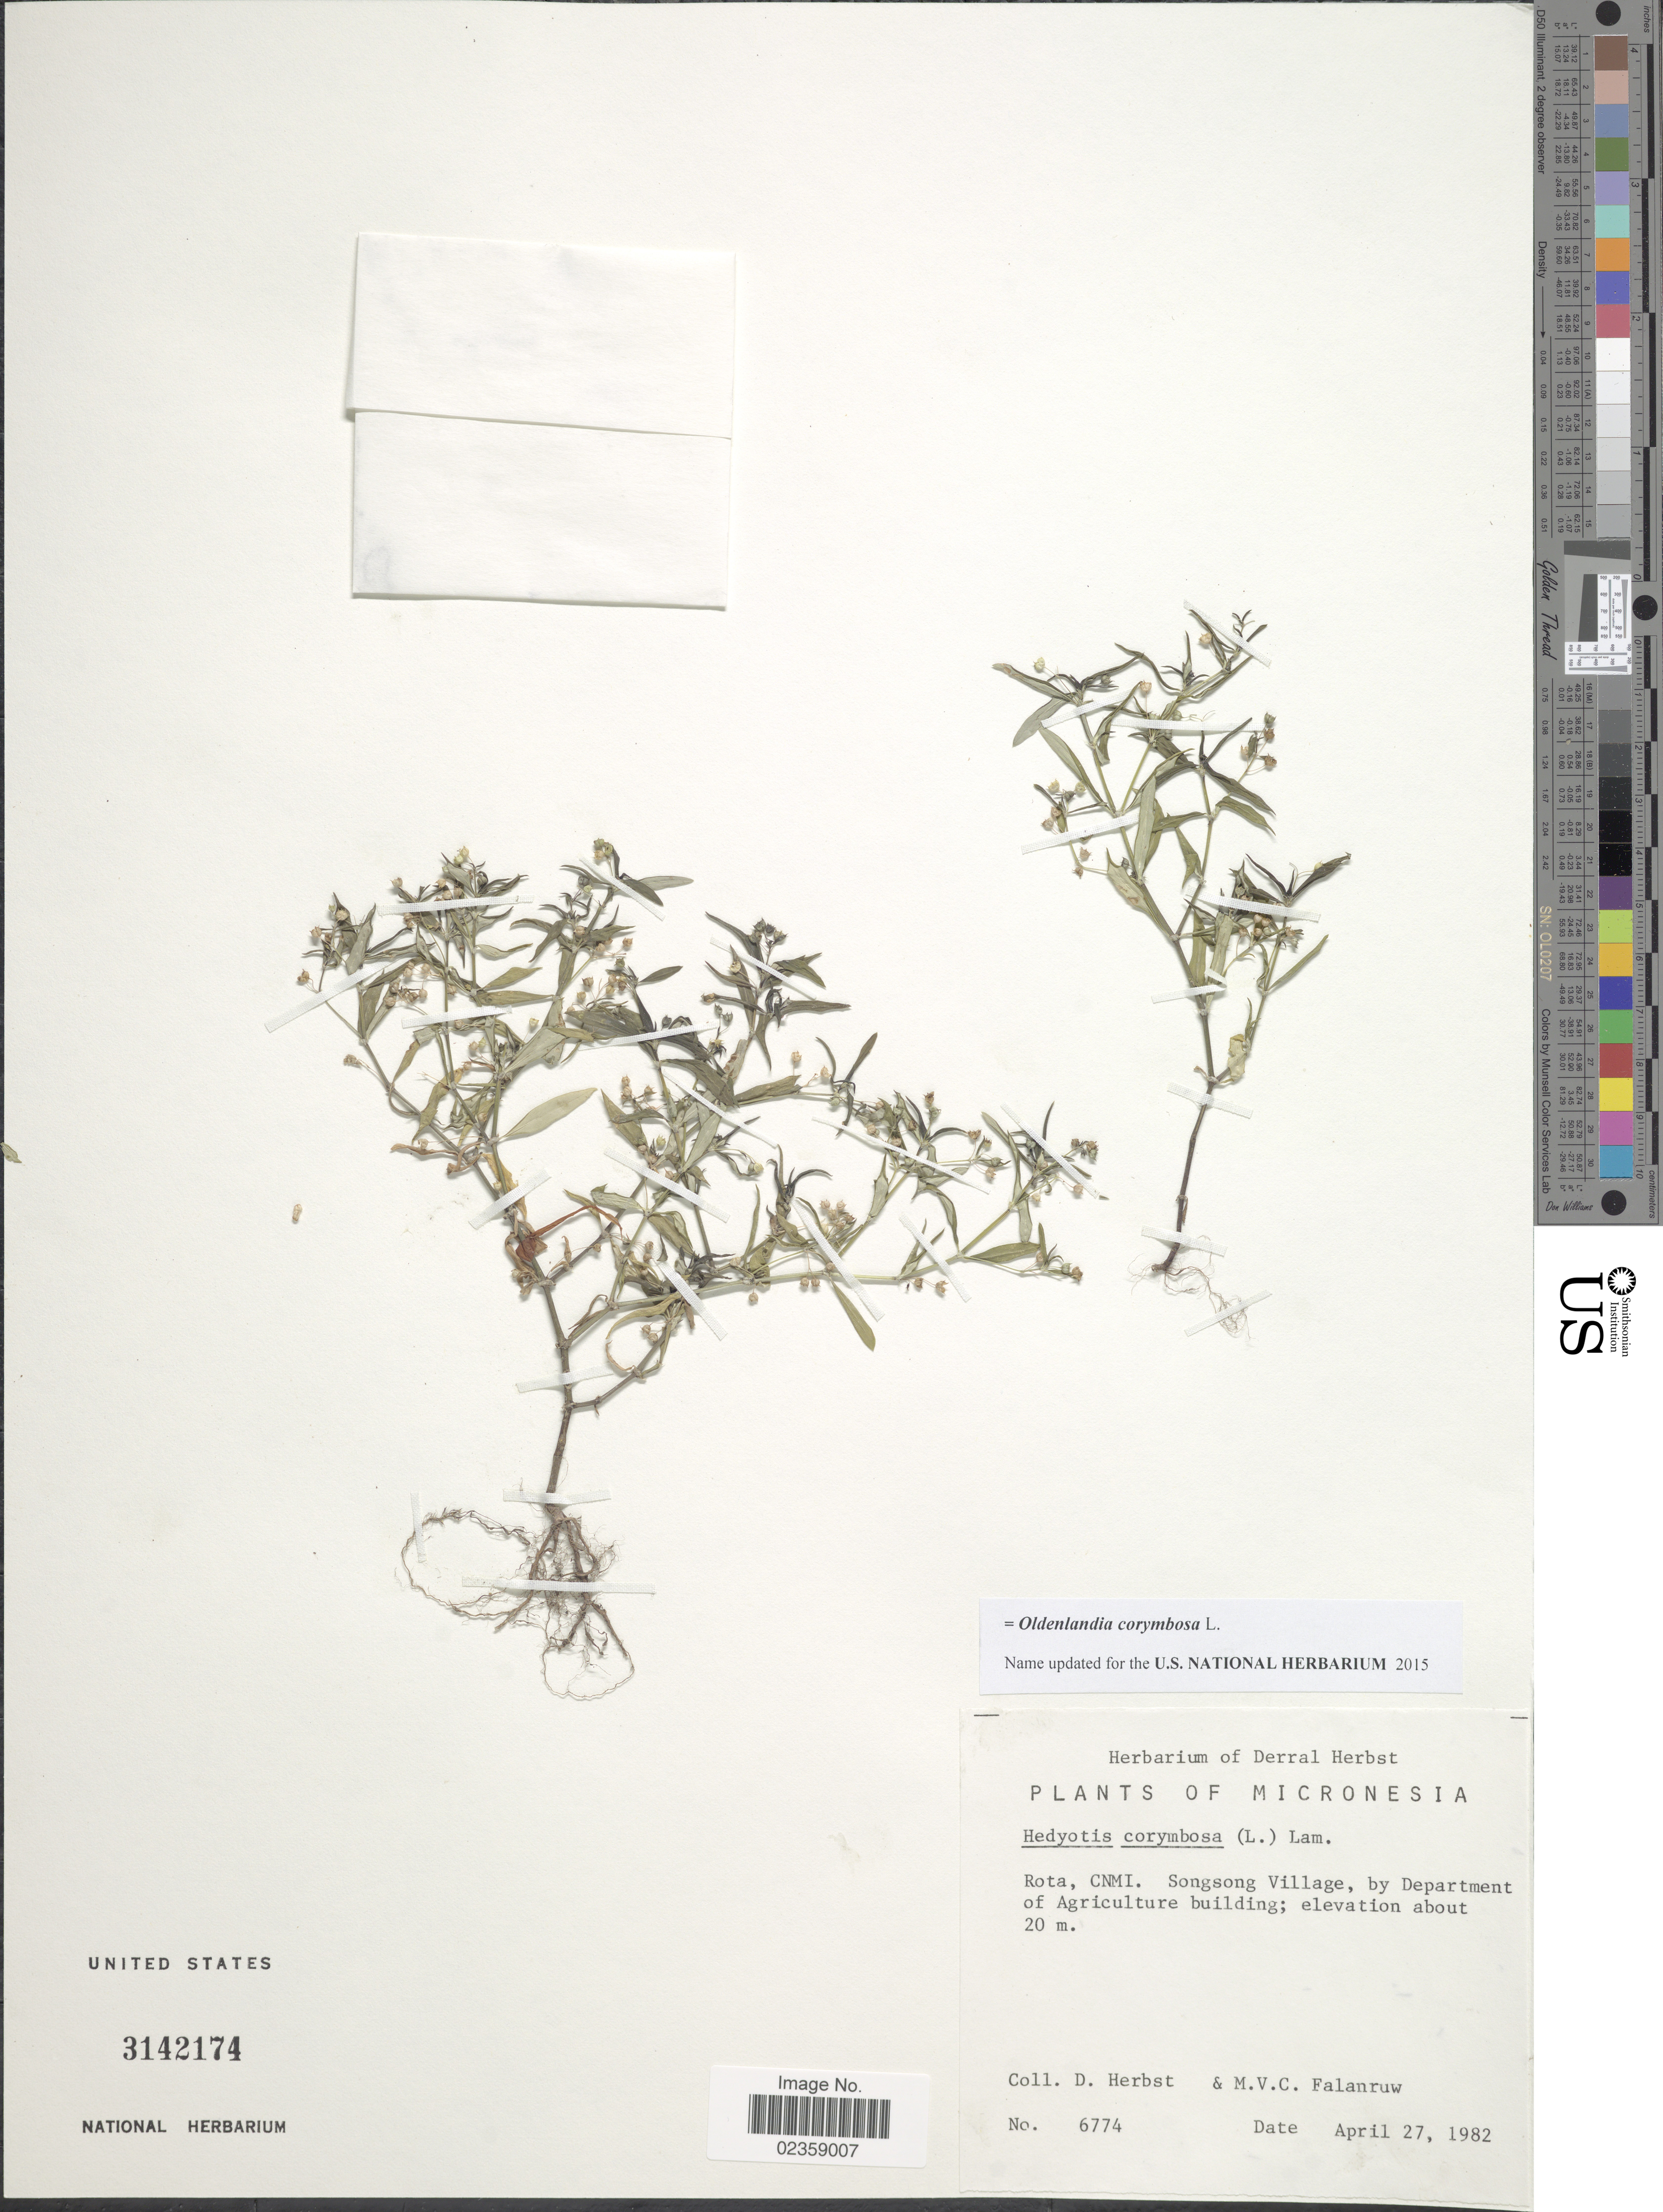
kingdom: Plantae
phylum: Tracheophyta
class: Magnoliopsida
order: Gentianales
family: Rubiaceae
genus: Oldenlandia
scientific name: Oldenlandia corymbosa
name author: L.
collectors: D. Herbst & M. V. Falanruw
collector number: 6774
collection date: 1982-04-27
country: Northern Mariana Islands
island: Rota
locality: Rota, CNMI. Songsong Village, by Department of Agriculture building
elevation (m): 20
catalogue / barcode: US 3142174